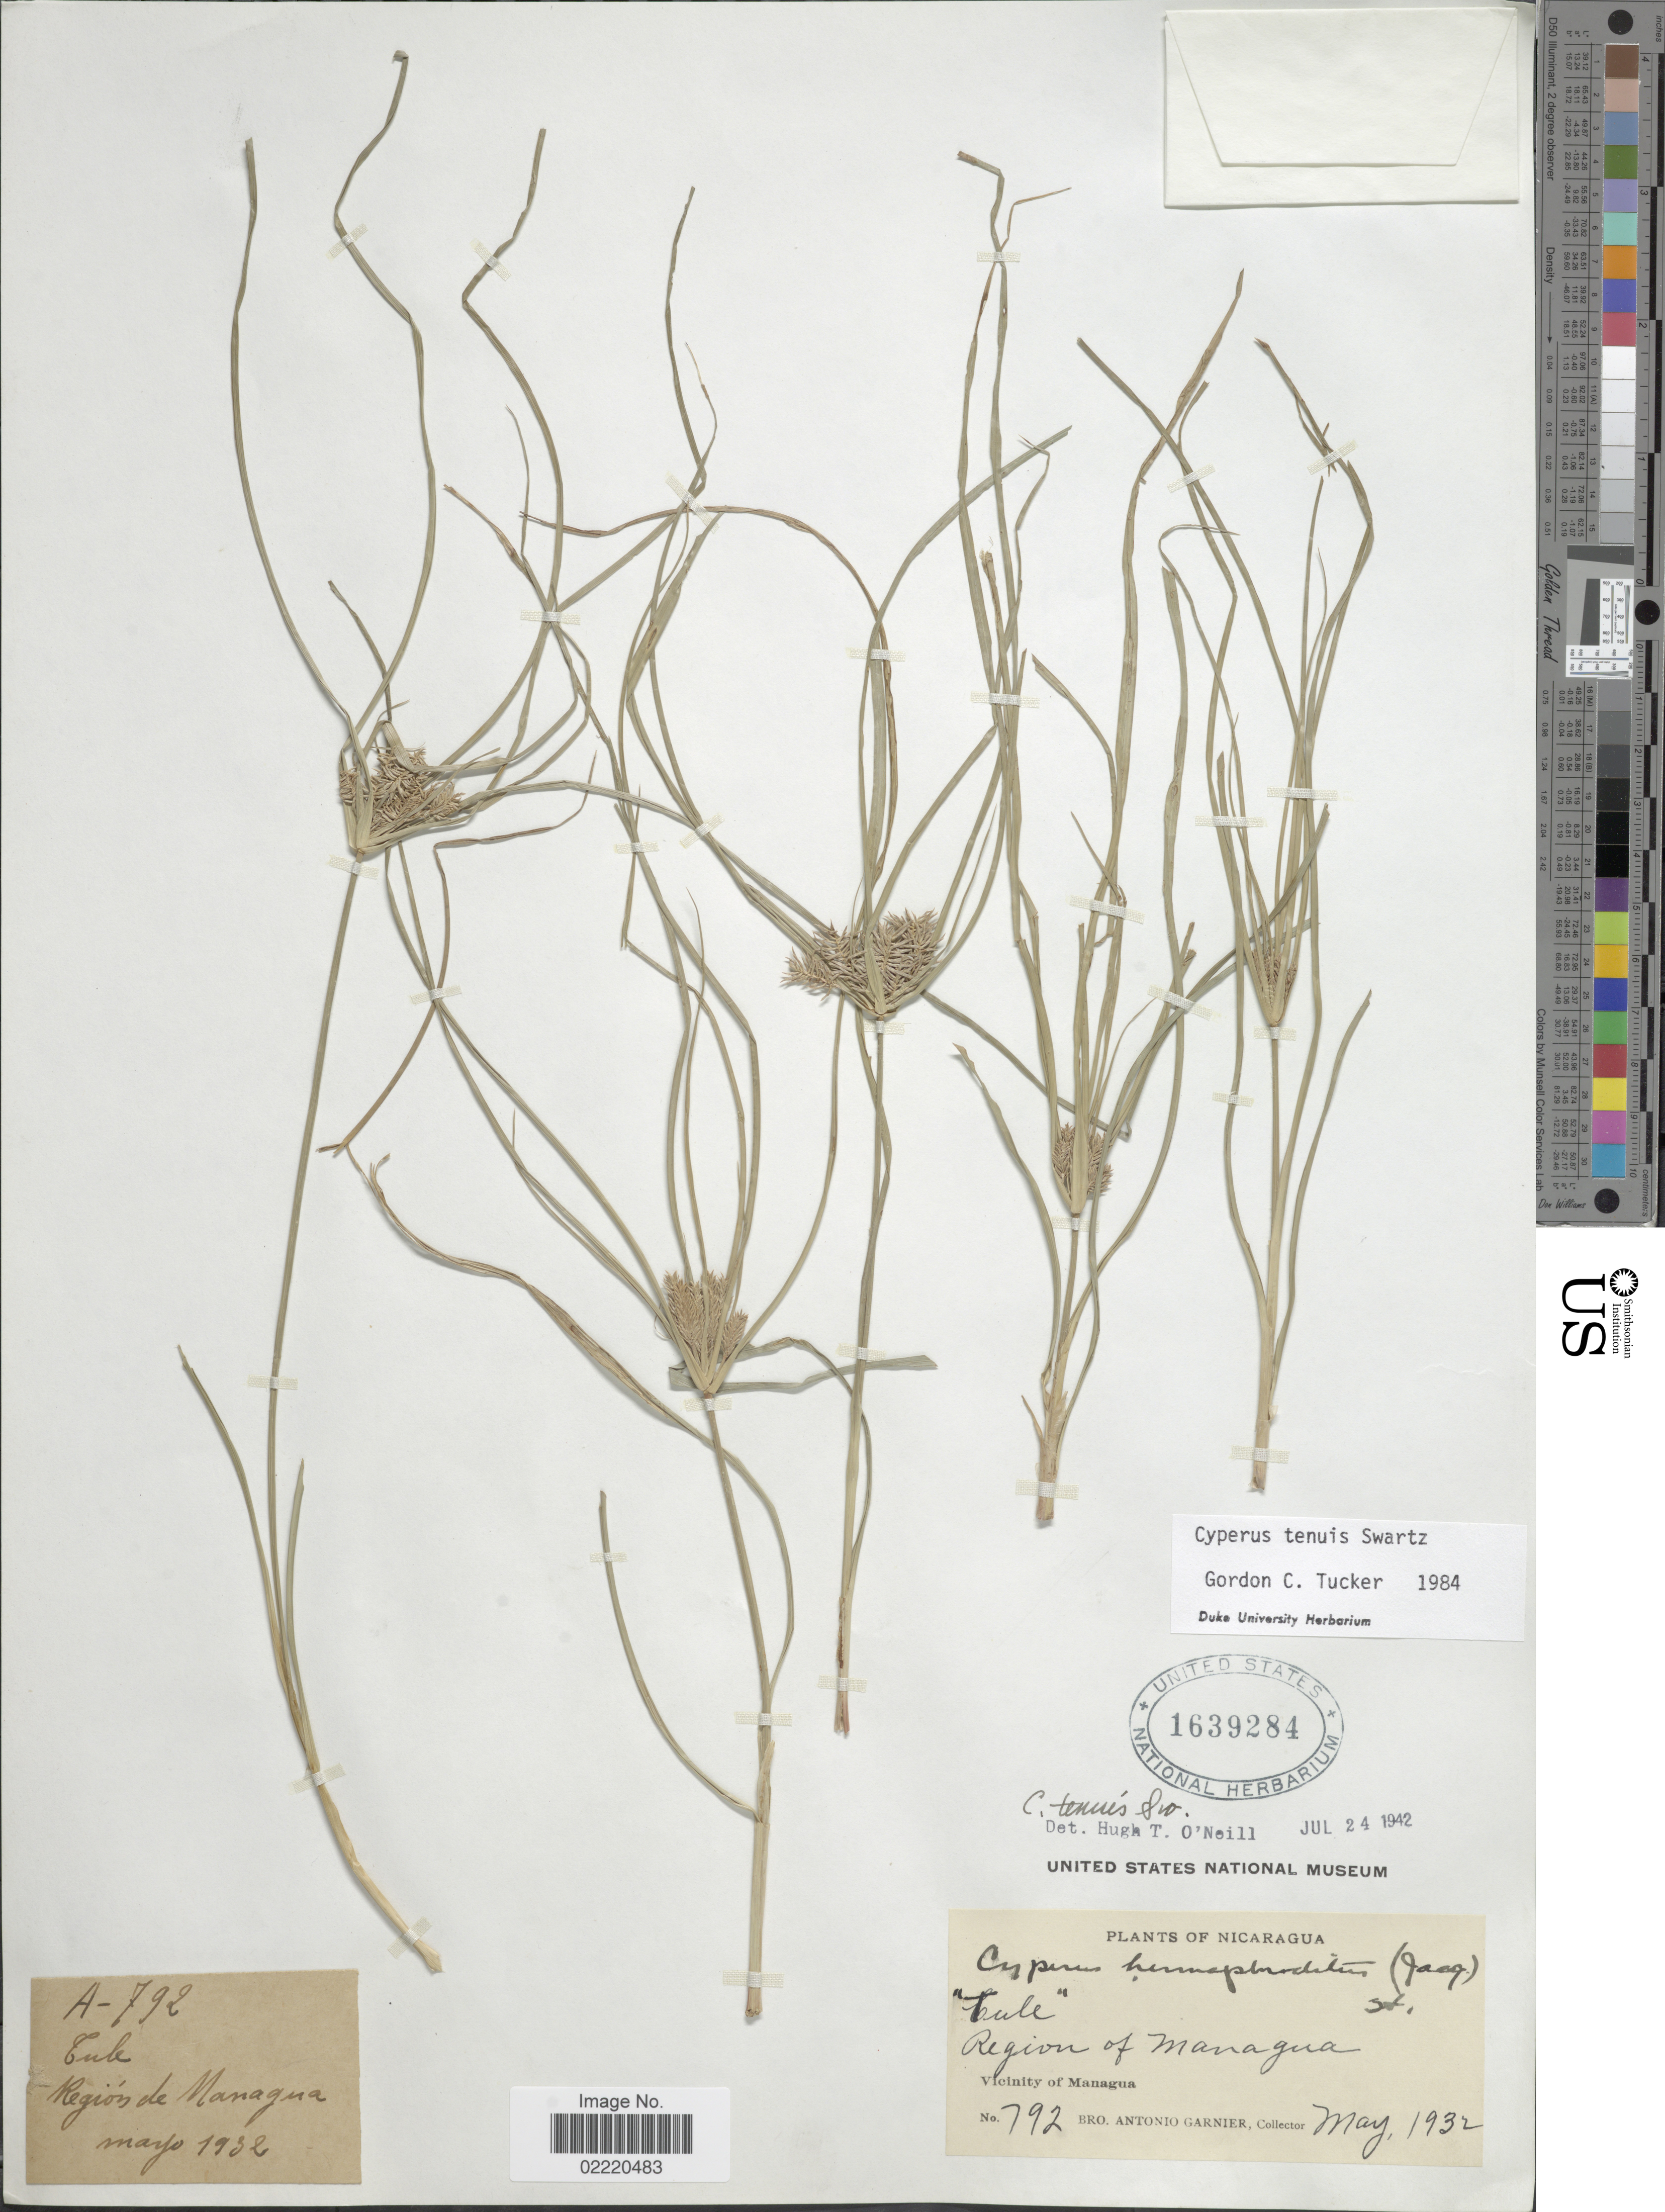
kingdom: Plantae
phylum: Tracheophyta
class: Liliopsida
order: Poales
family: Cyperaceae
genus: Cyperus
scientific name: Cyperus tenuis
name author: Sw.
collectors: Bro. A. Garnier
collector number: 792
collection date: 1932-05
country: Nicaragua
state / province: Managua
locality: Tule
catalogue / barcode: US 1639284